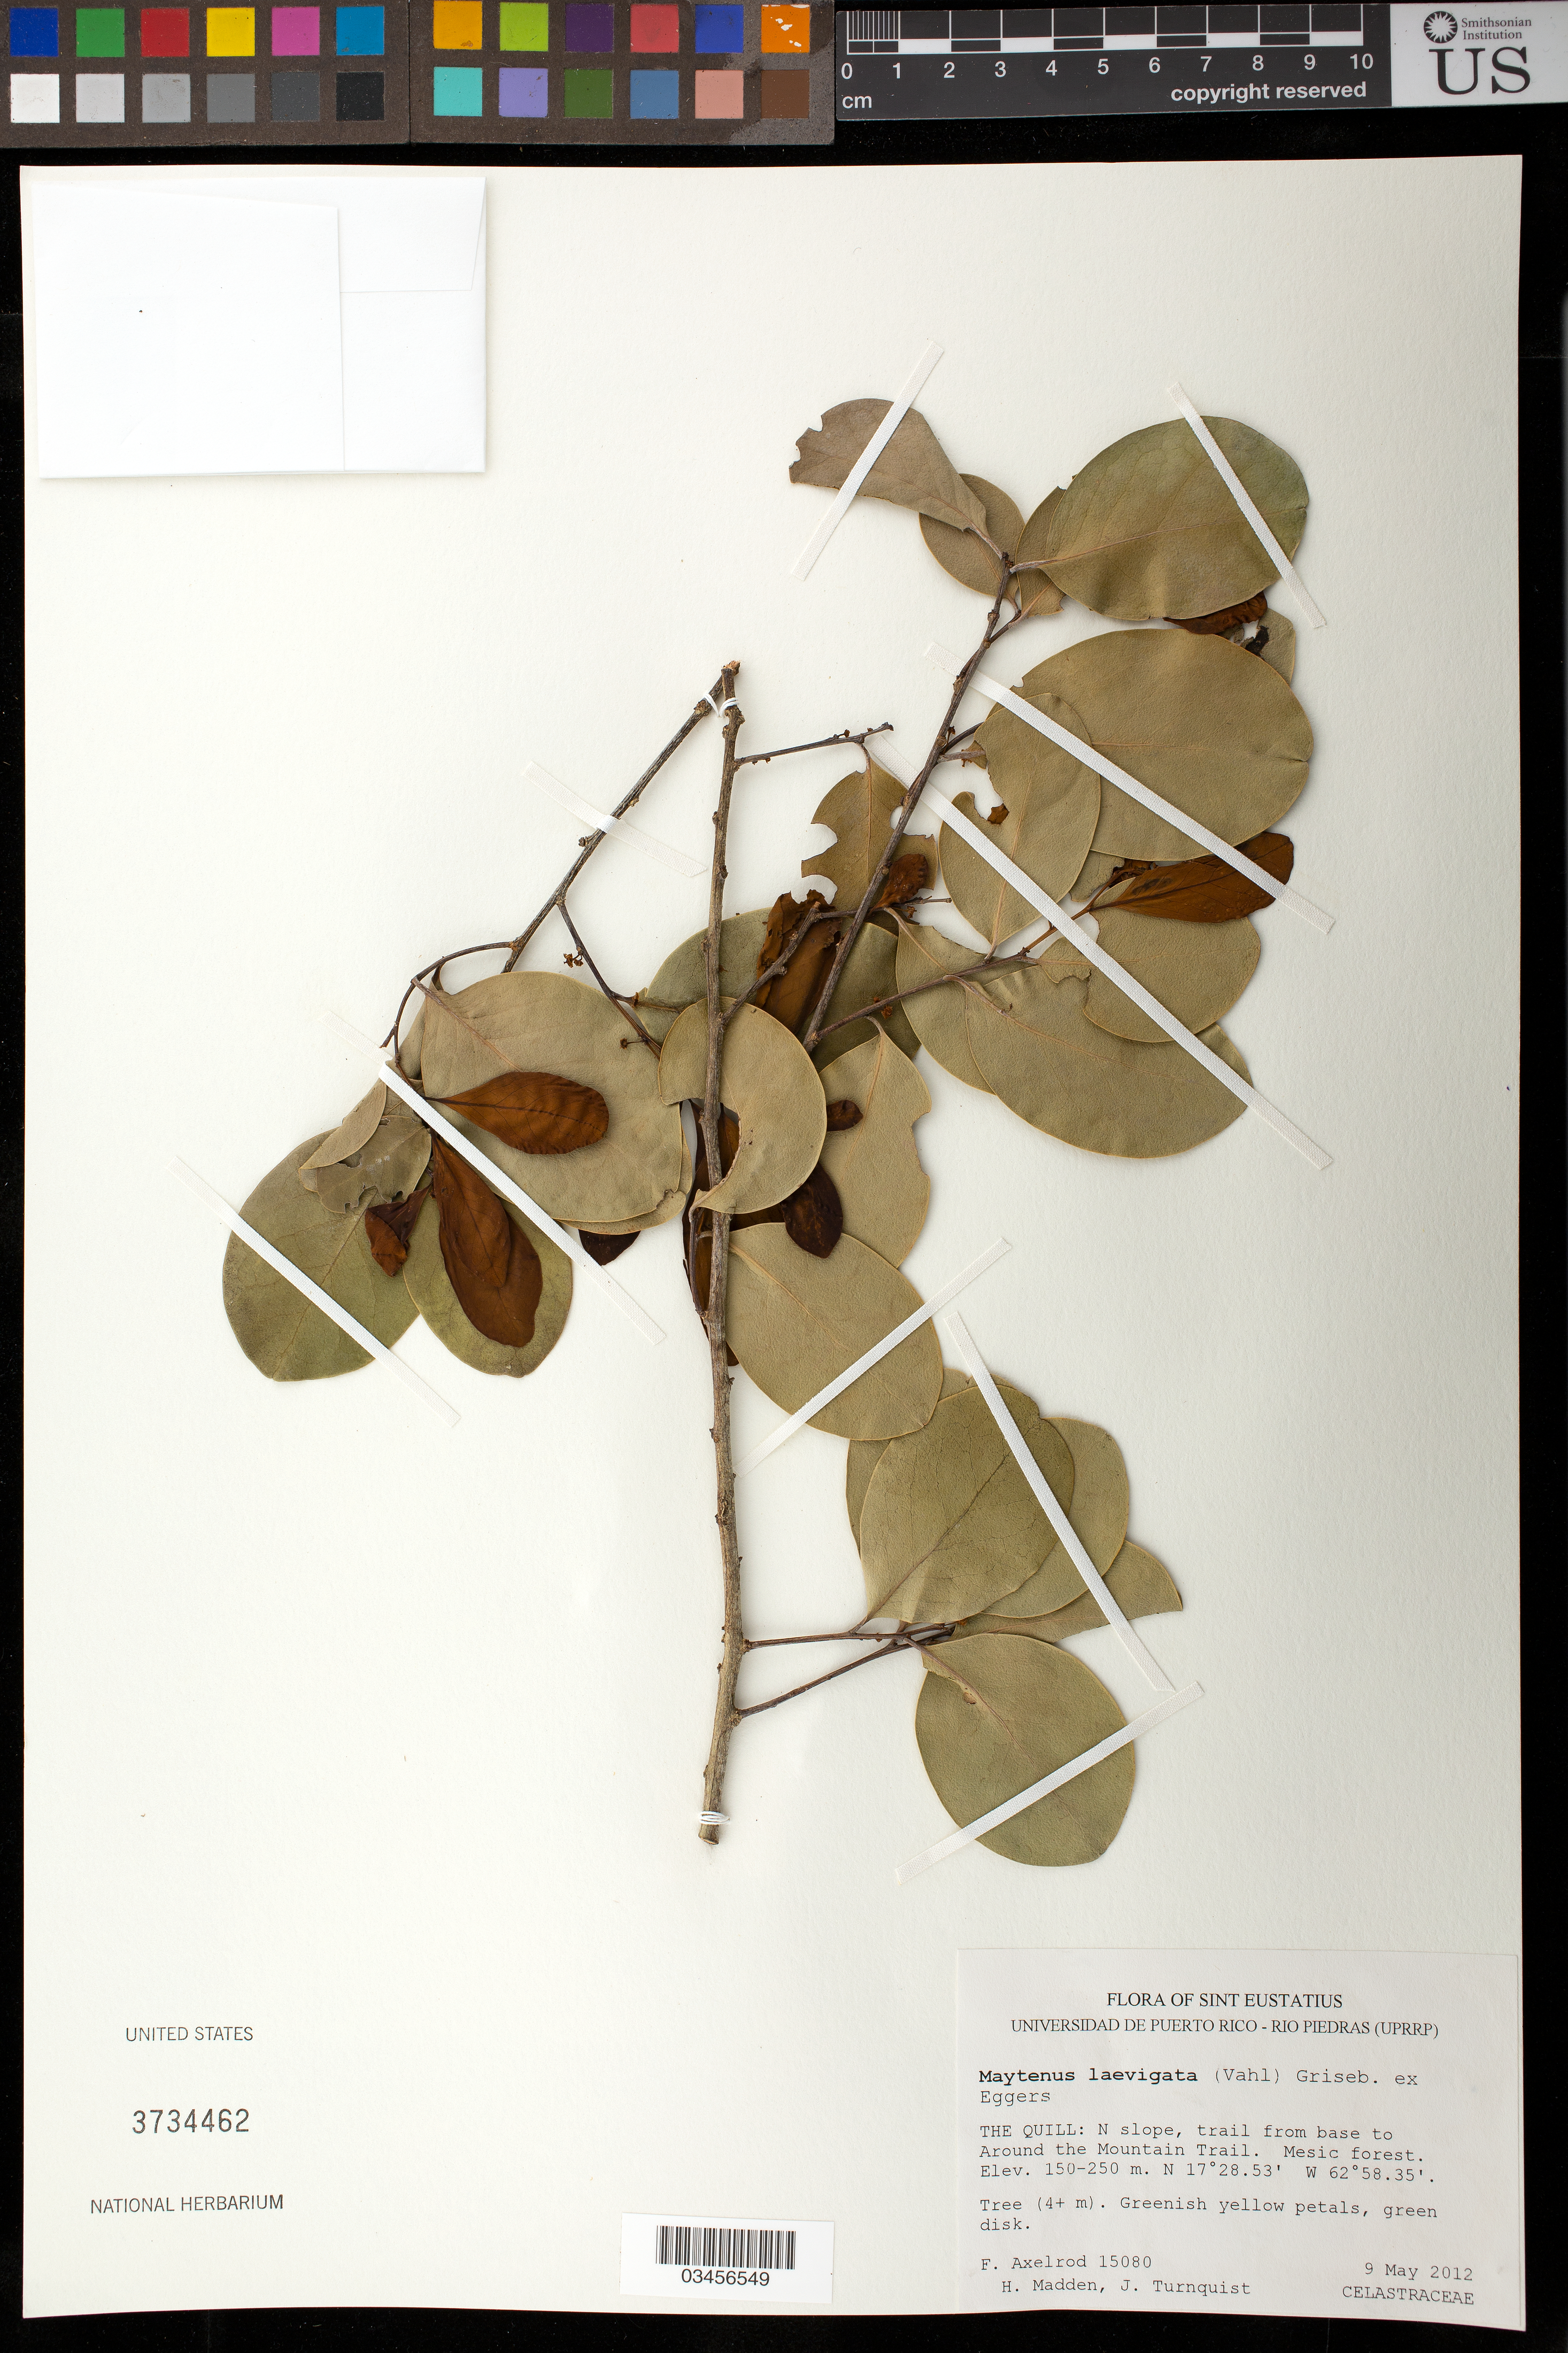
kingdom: Plantae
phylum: Tracheophyta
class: Magnoliopsida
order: Celastrales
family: Celastraceae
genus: Maytenus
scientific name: Maytenus laevigatus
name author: (Vahl) Griseb. ex Eggers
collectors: F. S. Axelrod, H. Madden & J. Turnquist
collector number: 15080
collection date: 2012-05-09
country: Netherlands Antilles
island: Sint Eustatius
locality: The Quill: N slope, trail from base to Around the Mountain Trail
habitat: Mesic forest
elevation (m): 150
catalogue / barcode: US 3734462